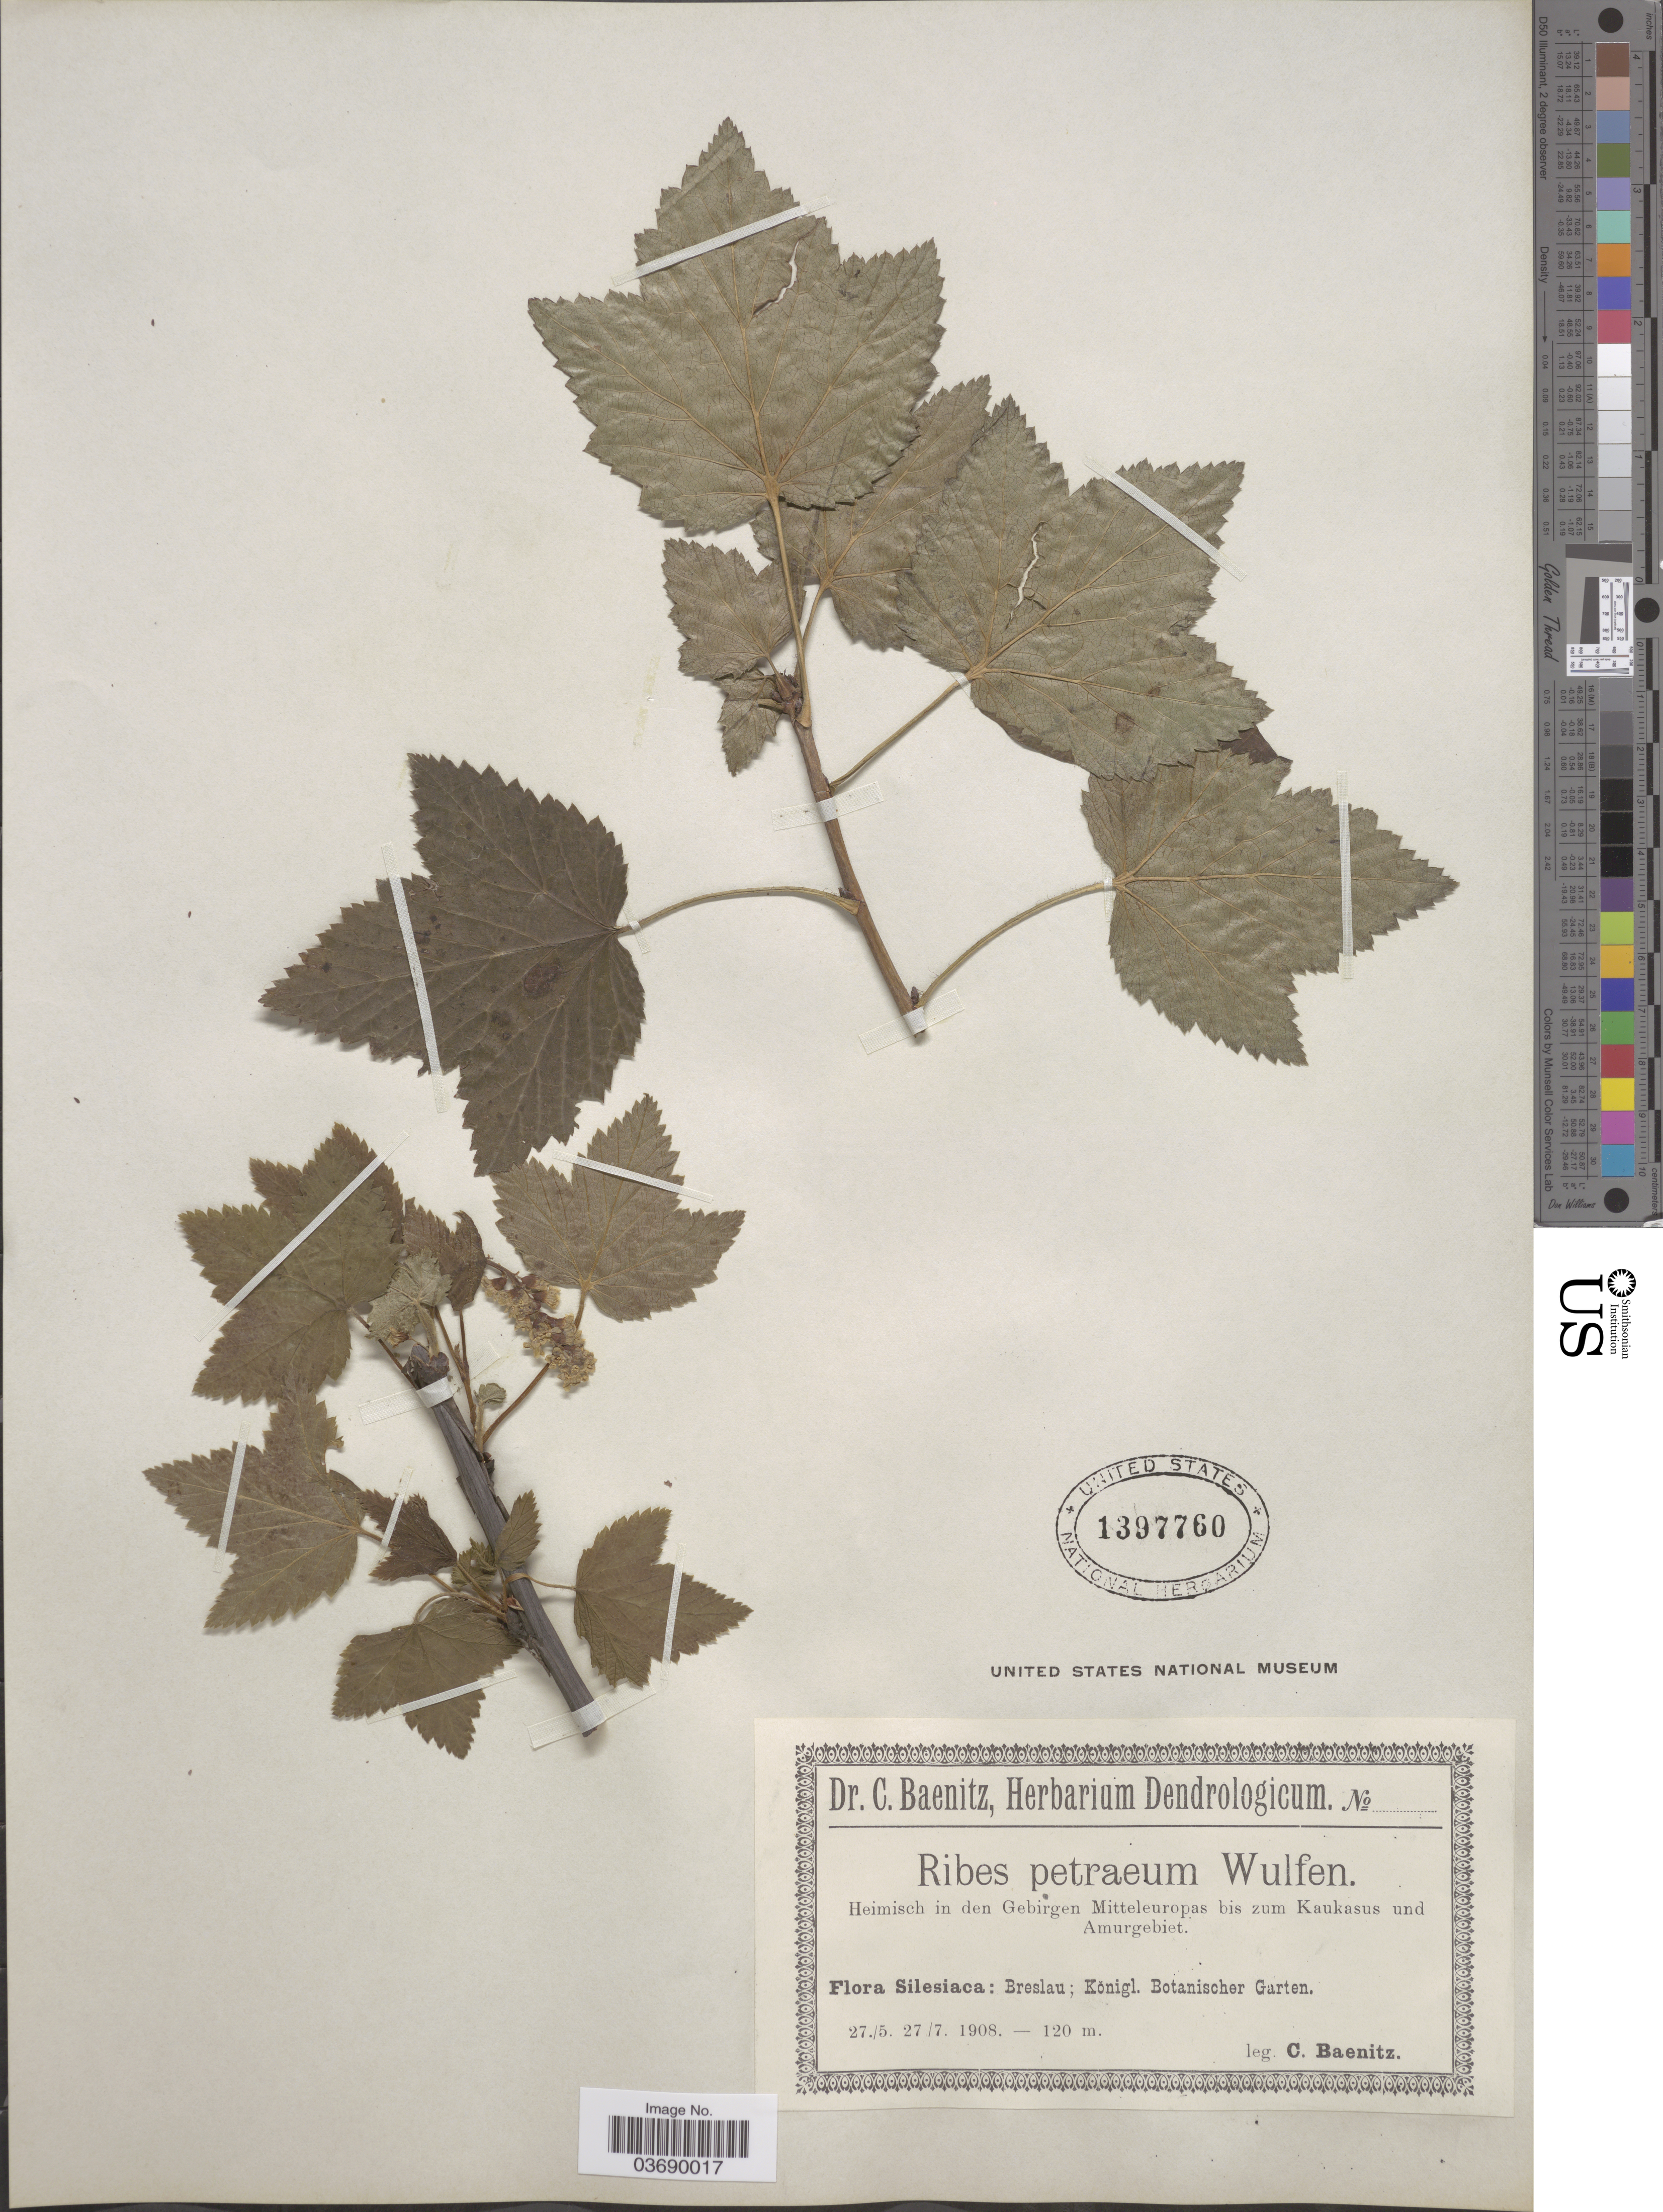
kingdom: Plantae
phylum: Tracheophyta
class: Magnoliopsida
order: Saxifragales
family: Grossulariaceae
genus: Ribes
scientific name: Ribes petraeum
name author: Wulfen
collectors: C. G. Baenitz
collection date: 1908-05-27/1908-07-27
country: Poland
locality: Silesiaca: Breslau; Königl. Botanischer Garten.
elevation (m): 120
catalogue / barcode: US 1397760